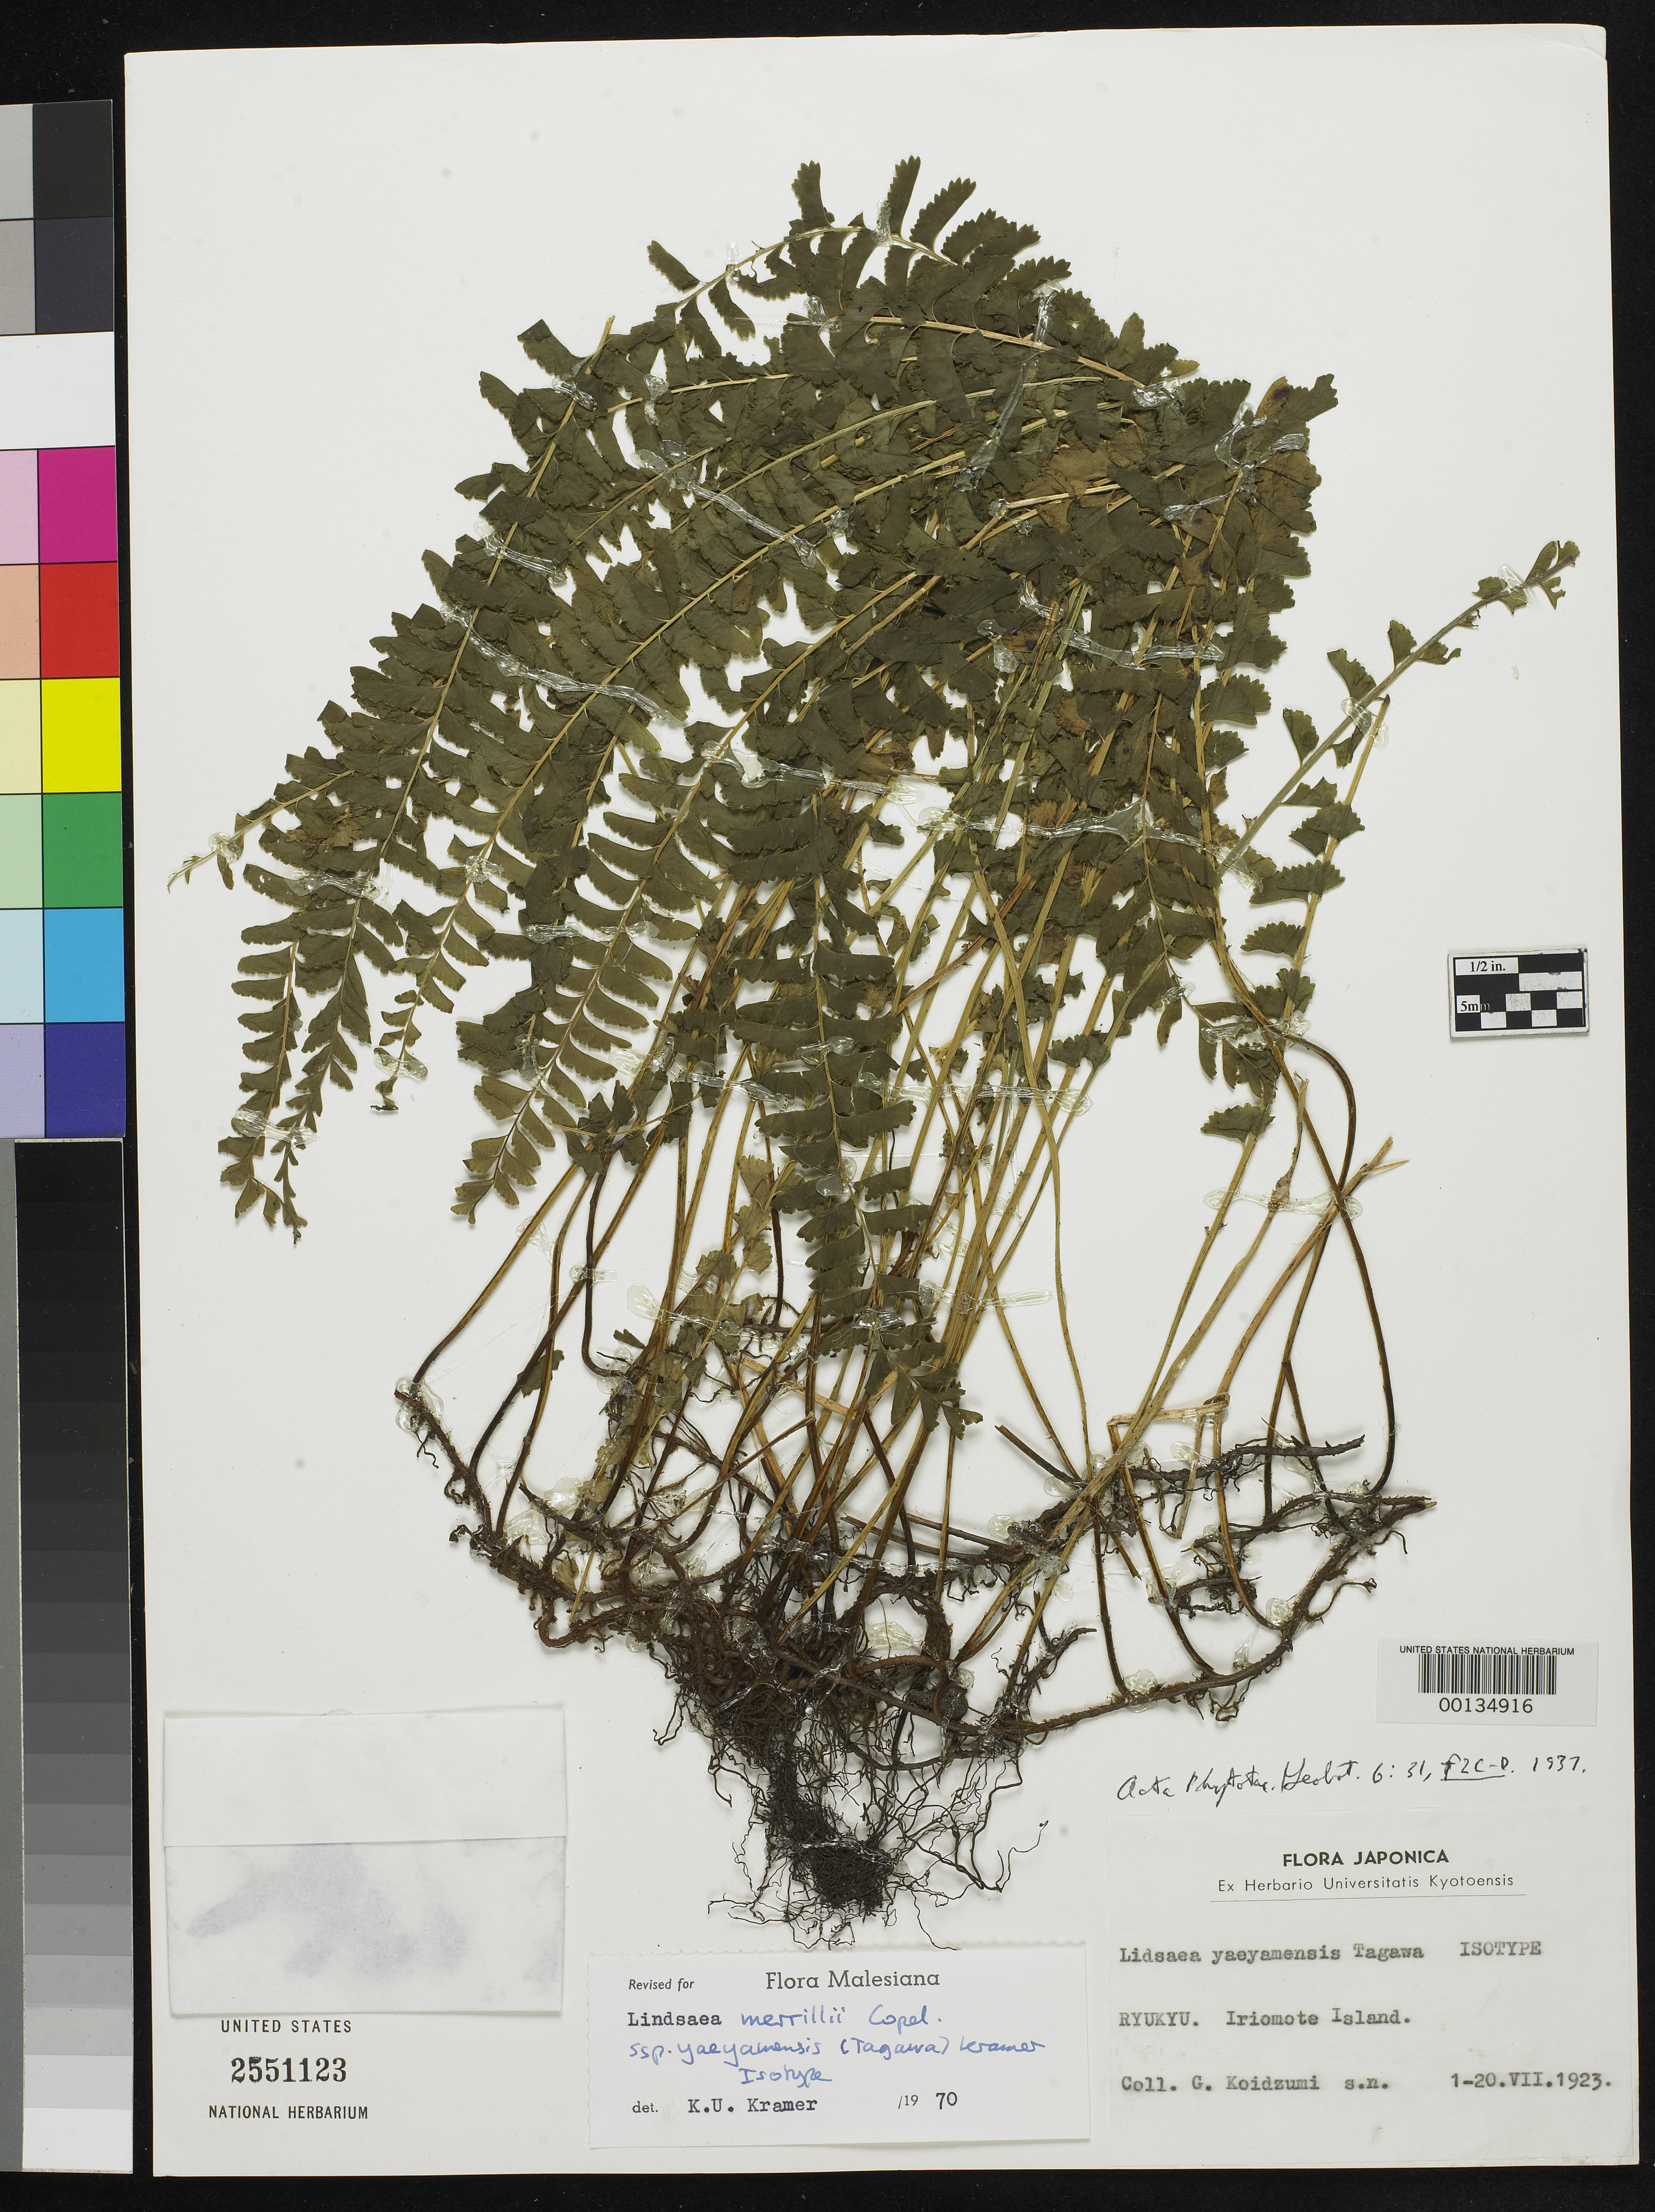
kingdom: Plantae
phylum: Tracheophyta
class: Polypodiopsida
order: Polypodiales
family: Lindsaeaceae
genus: Lindsaea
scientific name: Lindsaea yaeyamensis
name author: Tagawa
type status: Isotype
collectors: G. Koidzumi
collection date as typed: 01 Jul 1923 to 20 Jul 1923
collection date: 1923-07-01/1923-07-20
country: Japan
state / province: Okinawa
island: Iriomote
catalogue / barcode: US 2551123